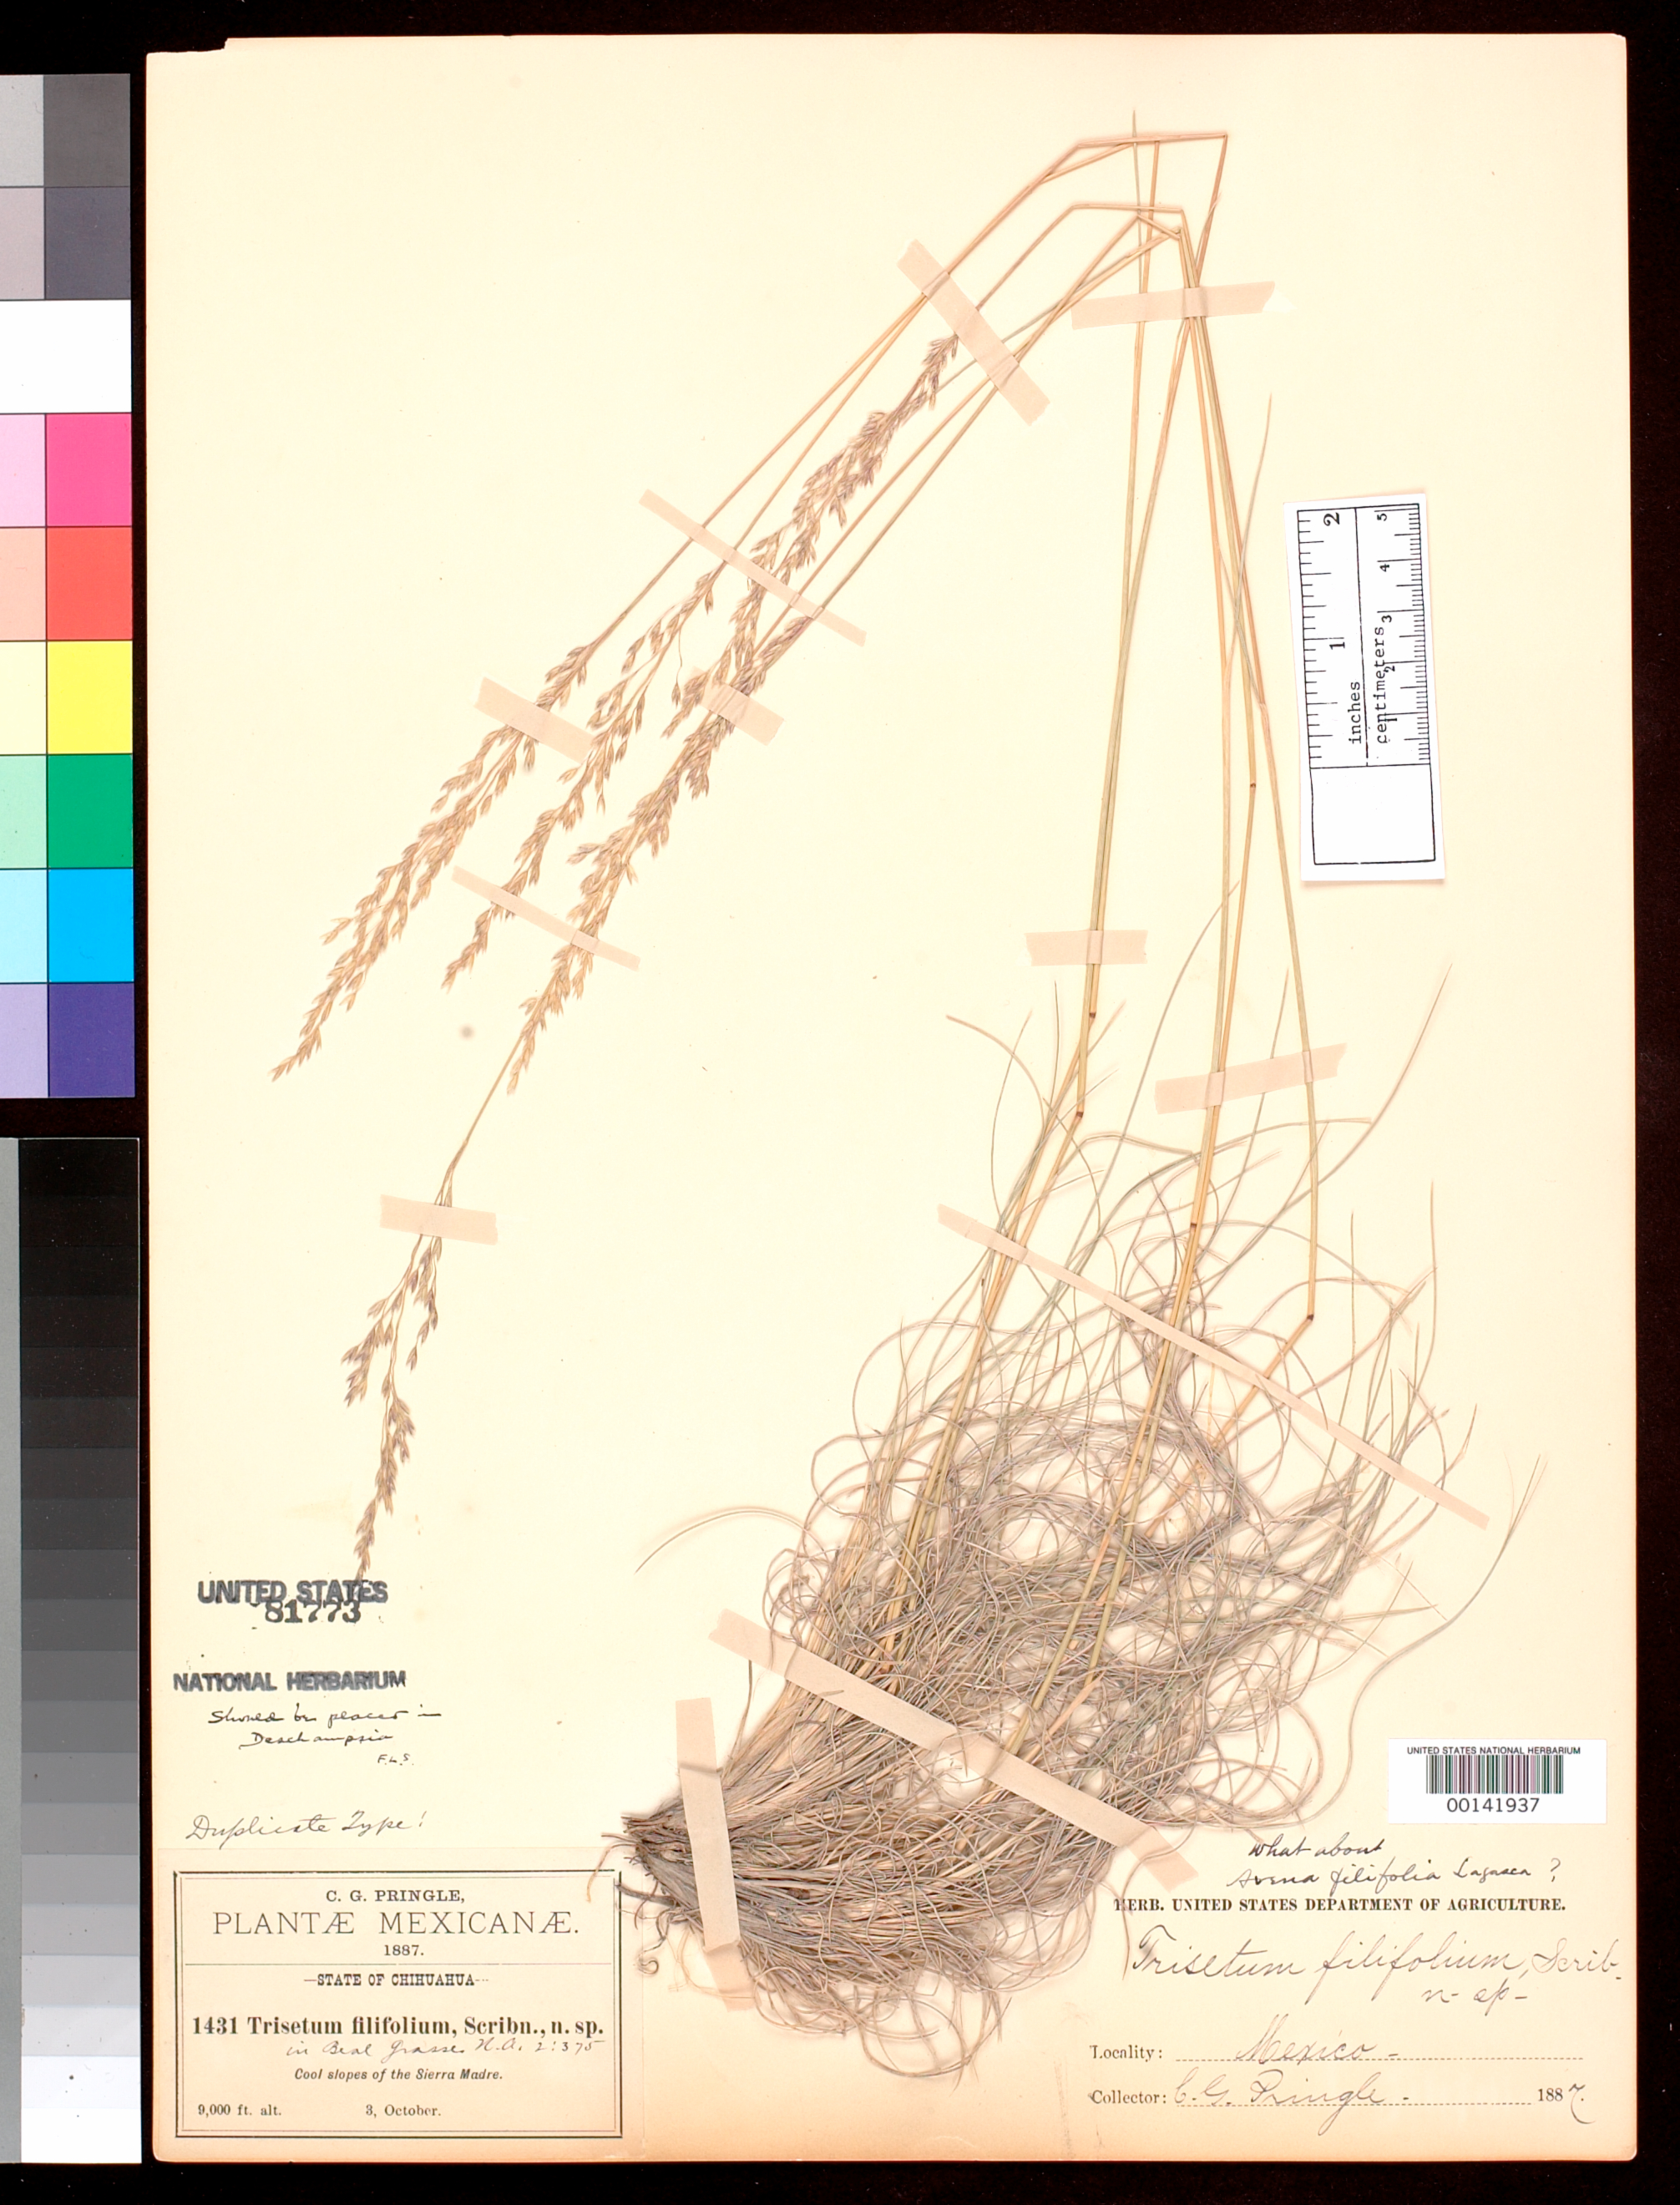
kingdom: Plantae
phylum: Tracheophyta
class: Liliopsida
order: Poales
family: Poaceae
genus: Trisetum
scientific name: Trisetum filifolium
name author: Scribn. ex W.J. Beal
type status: Isotype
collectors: C. G. Pringle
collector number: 1431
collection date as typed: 03 Oct 1887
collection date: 1887-10-03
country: Mexico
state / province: Chihuahua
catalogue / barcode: US 81773